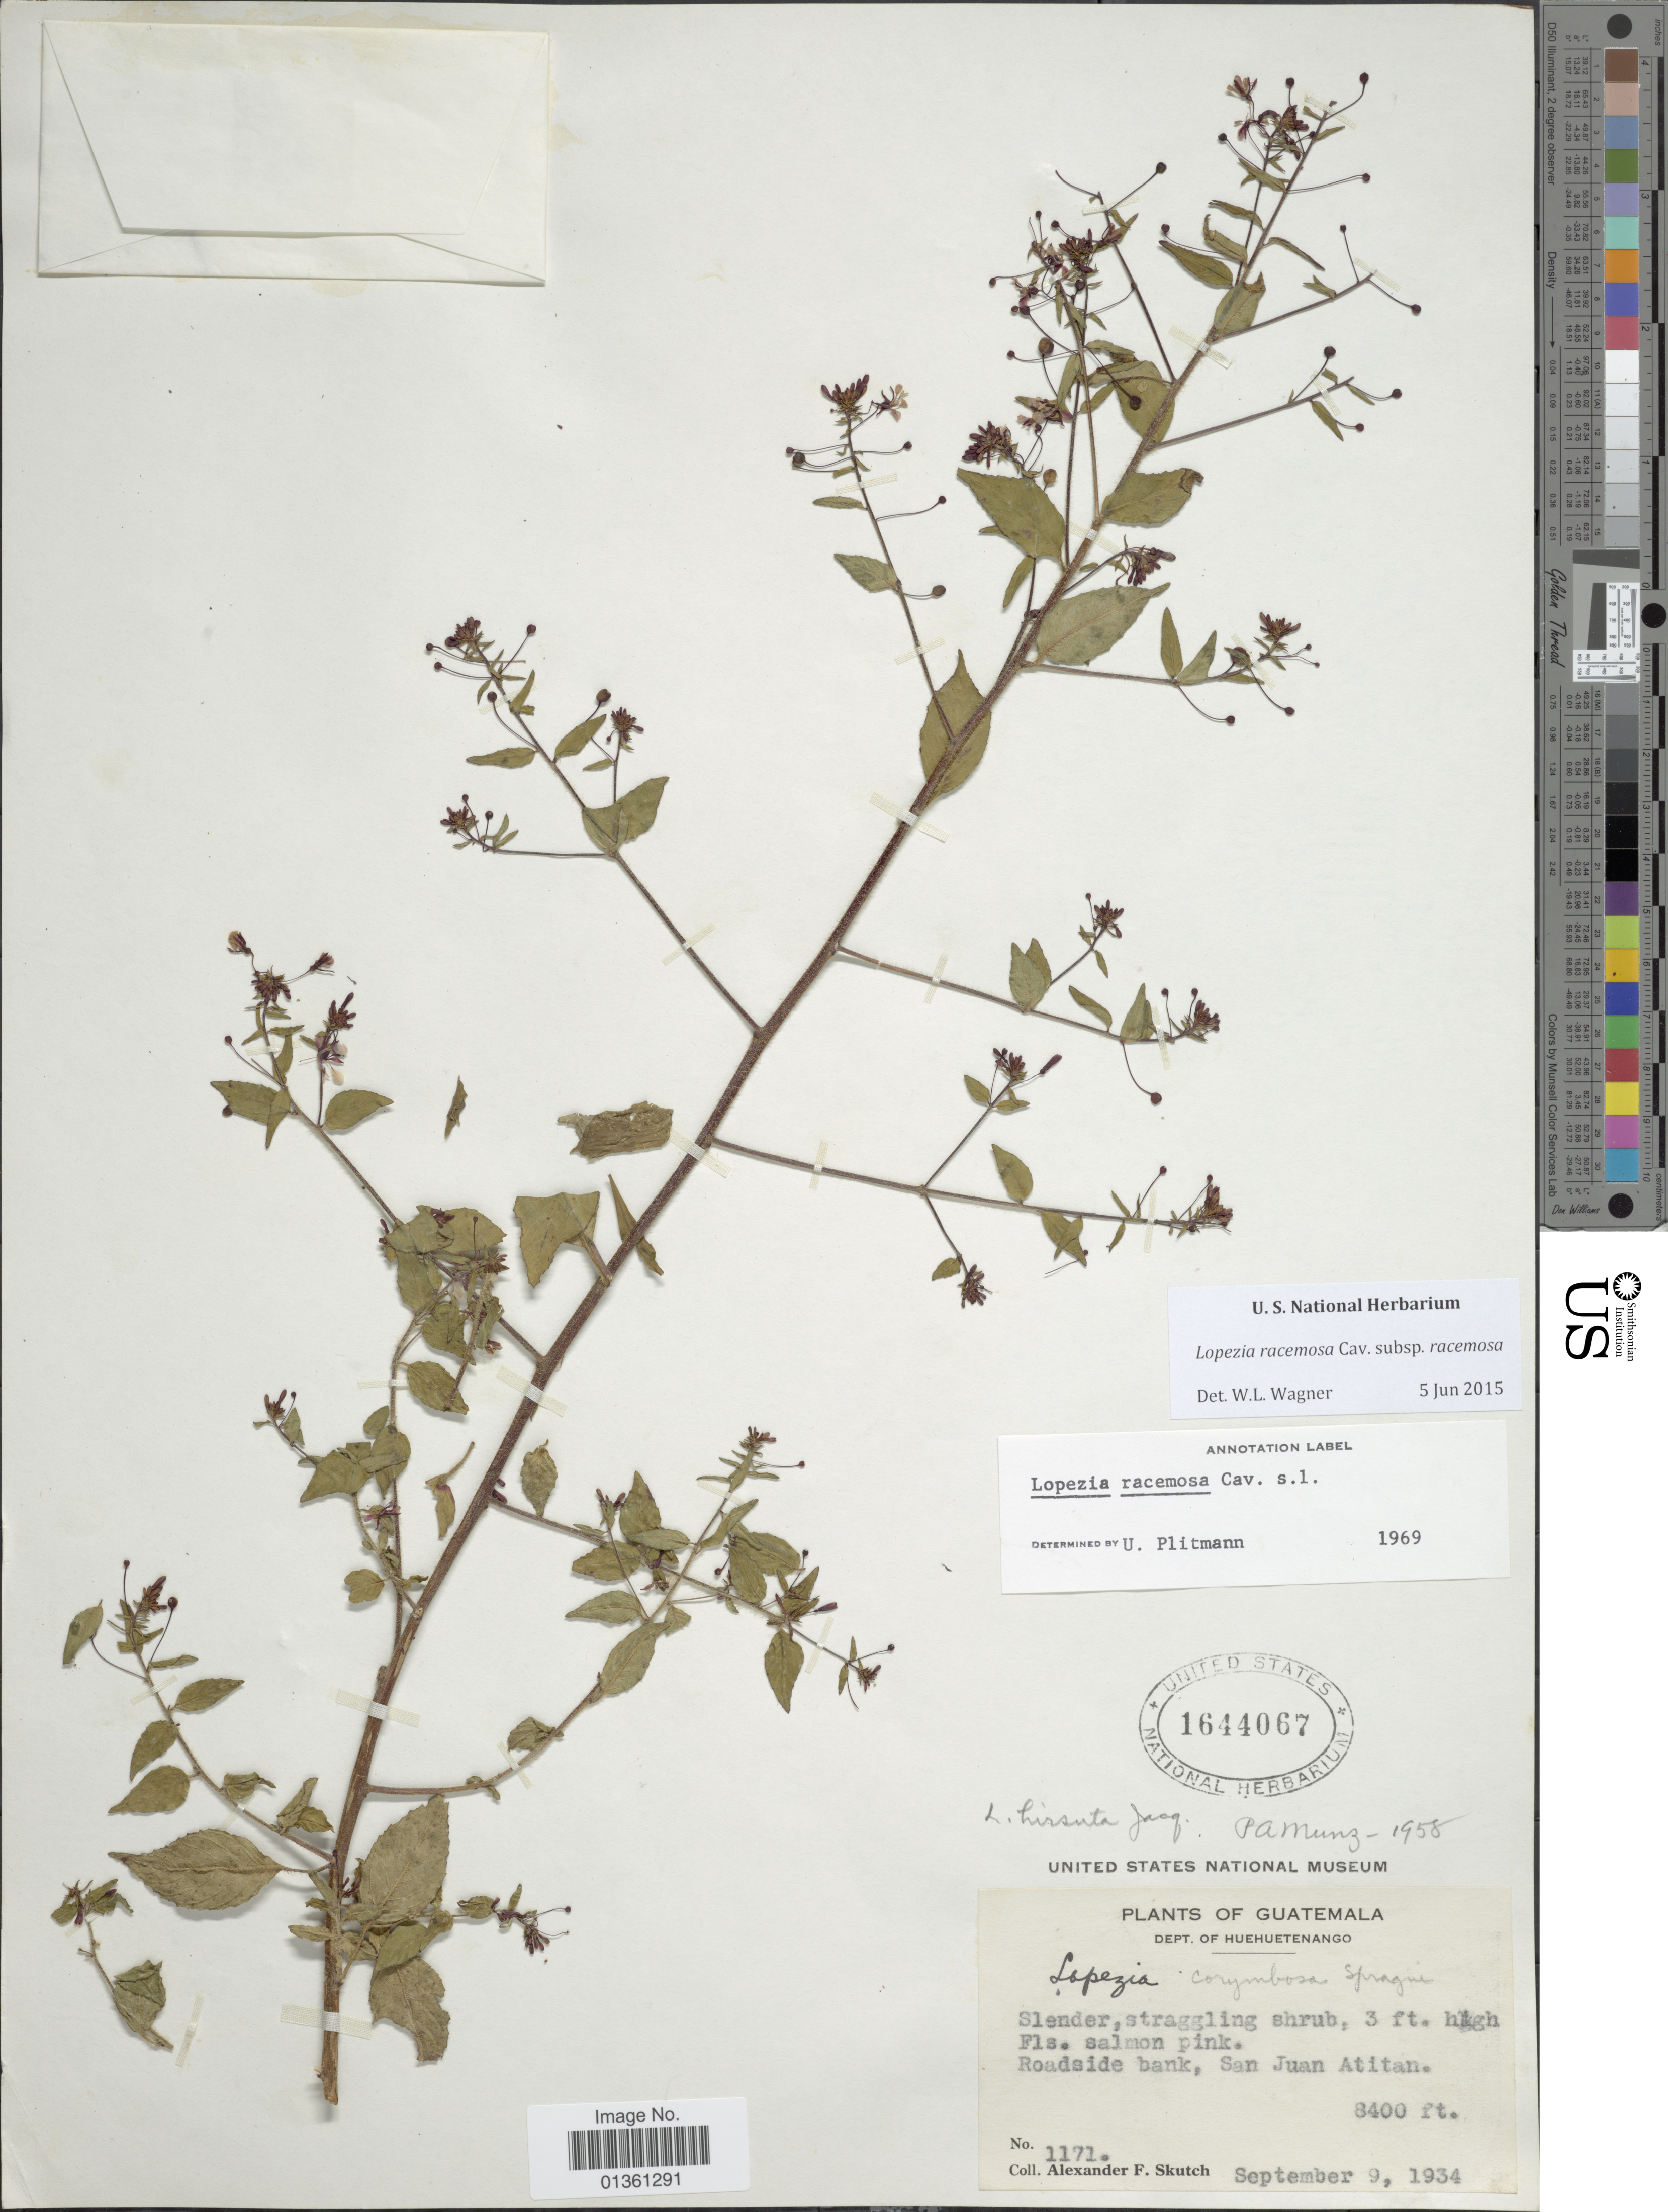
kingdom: Plantae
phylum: Tracheophyta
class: Magnoliopsida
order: Myrtales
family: Onagraceae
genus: Lopezia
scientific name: Lopezia racemosa subsp. racemosa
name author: Cav.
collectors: A. F. Skutch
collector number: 1171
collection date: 1934-09-09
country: Guatemala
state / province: Huehuetenango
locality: San Juan Atitan.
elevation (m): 2560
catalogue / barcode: US 1644067